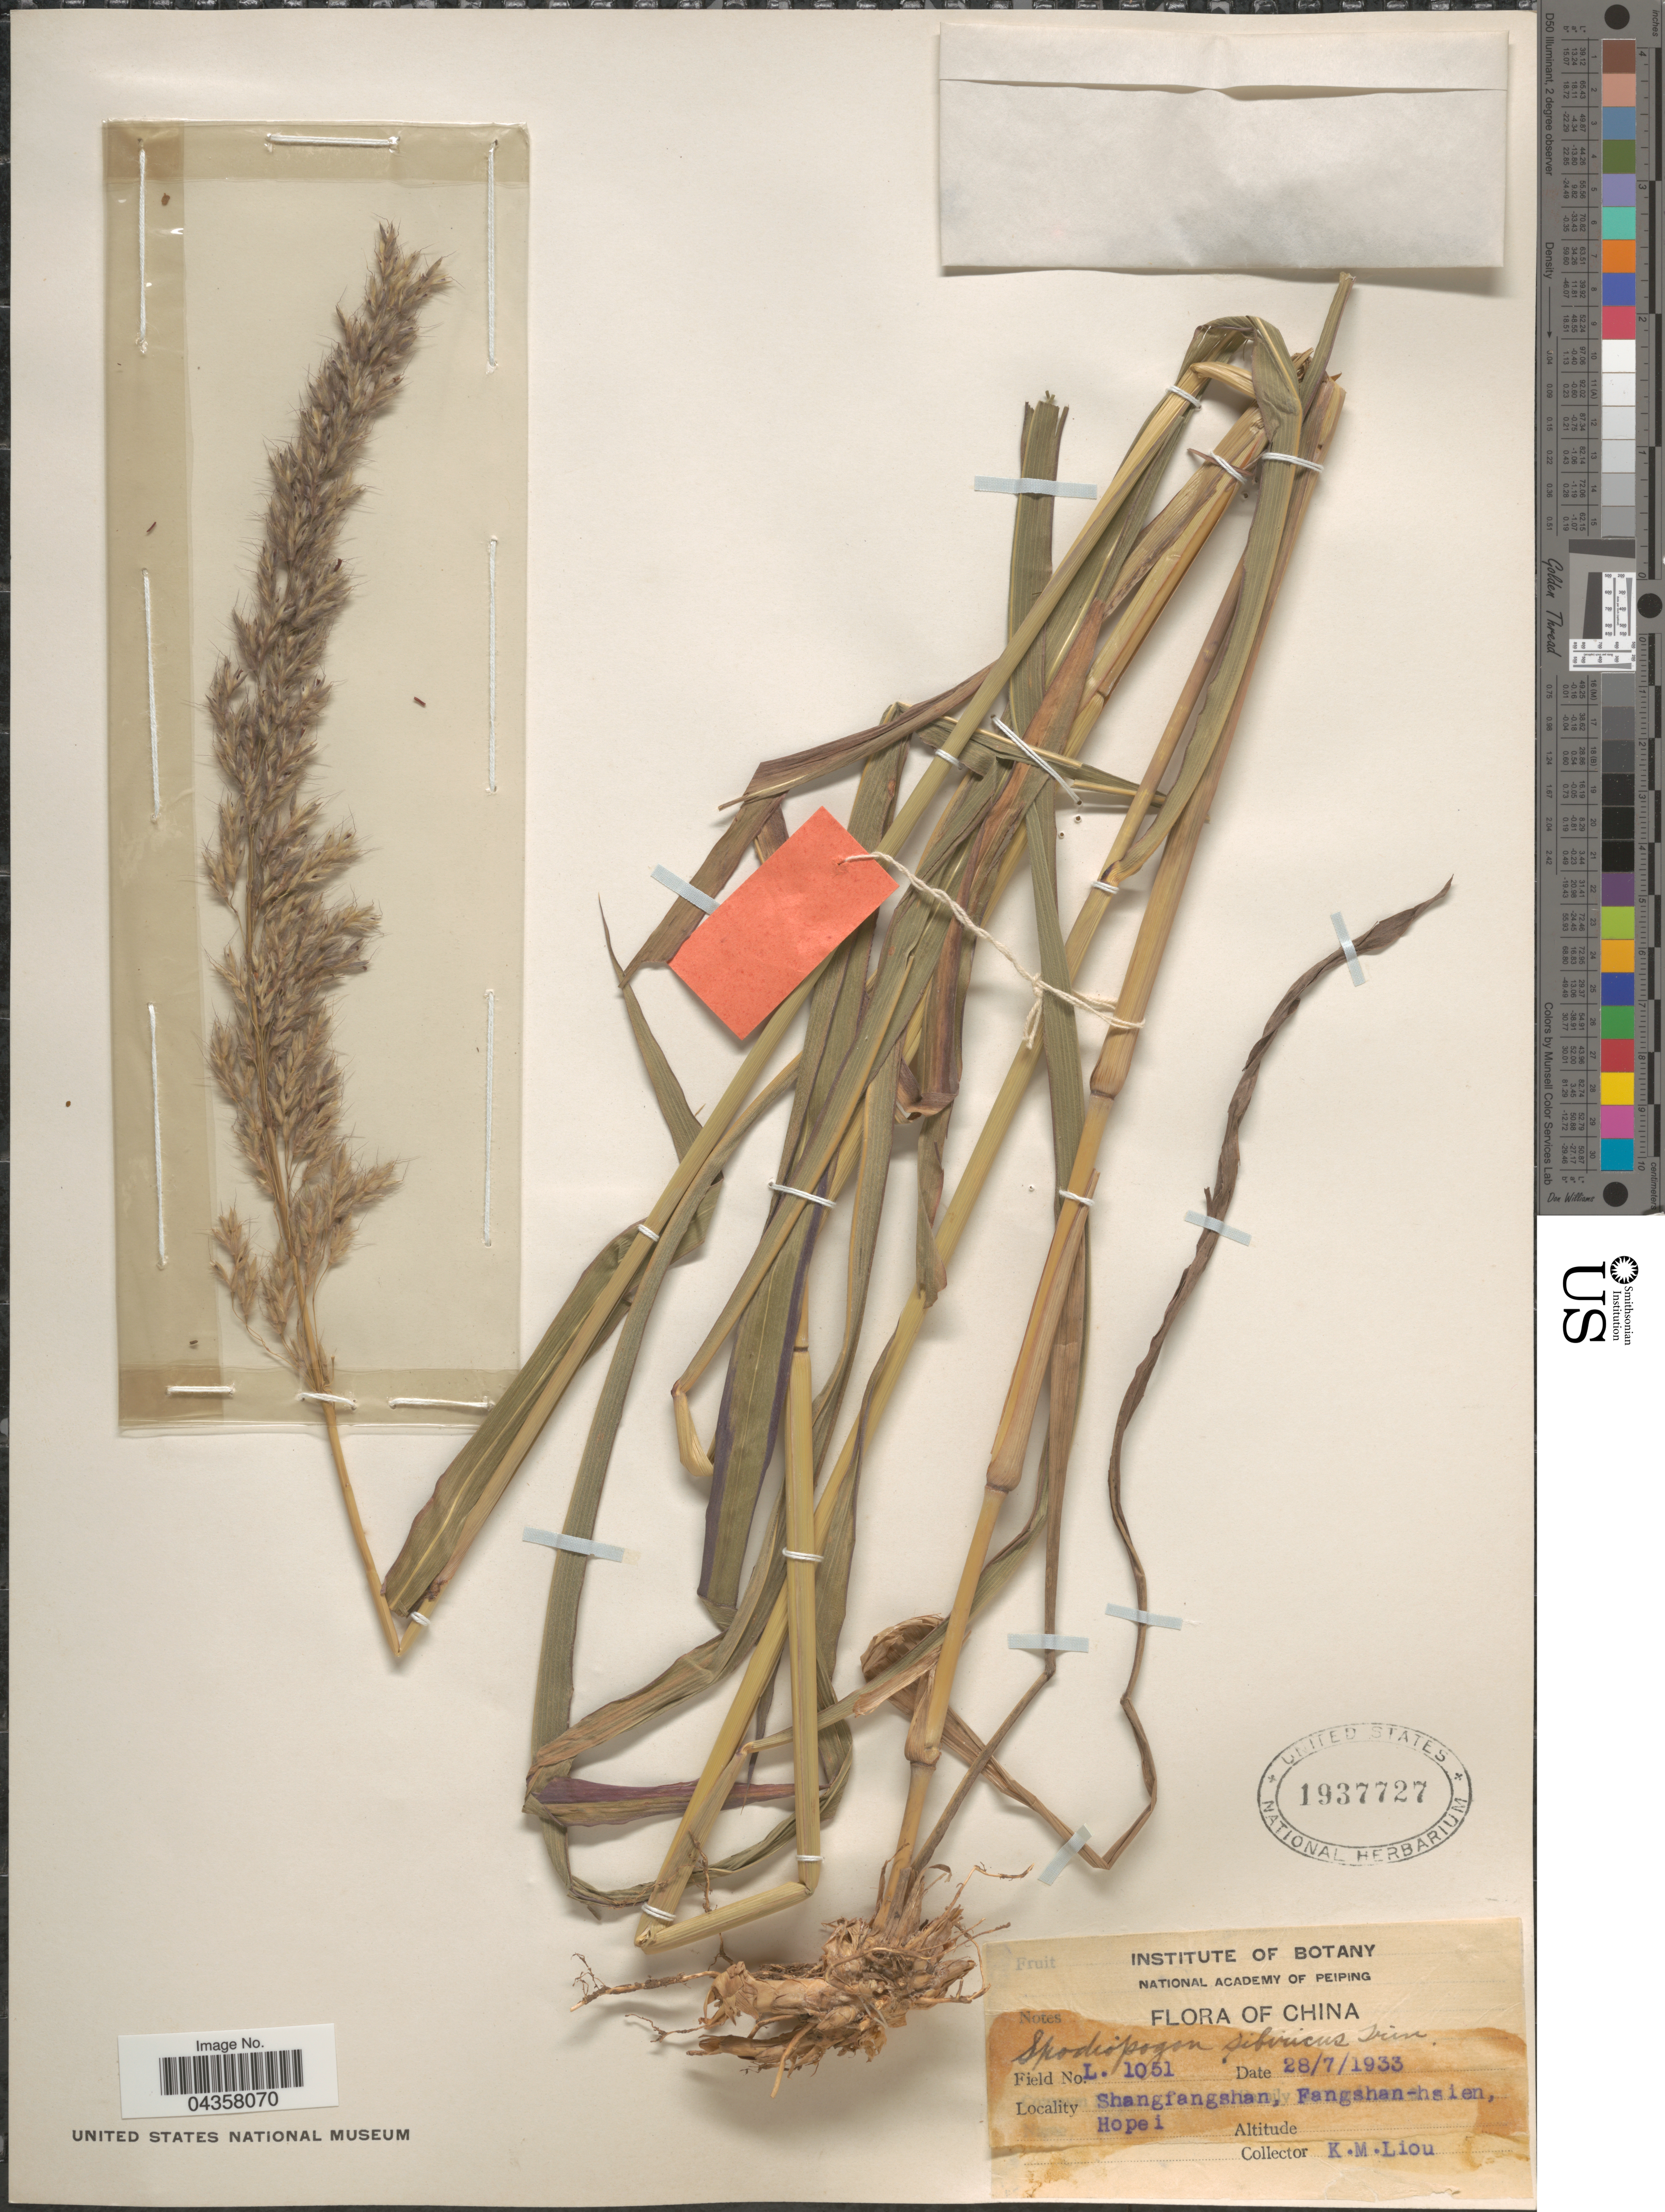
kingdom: Plantae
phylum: Tracheophyta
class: Liliopsida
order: Poales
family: Poaceae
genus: Spodiopogon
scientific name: Spodiopogon sibiricus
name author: Trin.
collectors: K. M. Liou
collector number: L1051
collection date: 1933-07-28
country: China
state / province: Hebei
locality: Shangfangshan, Fangshan-hsien, Hopei.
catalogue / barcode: US 1937727